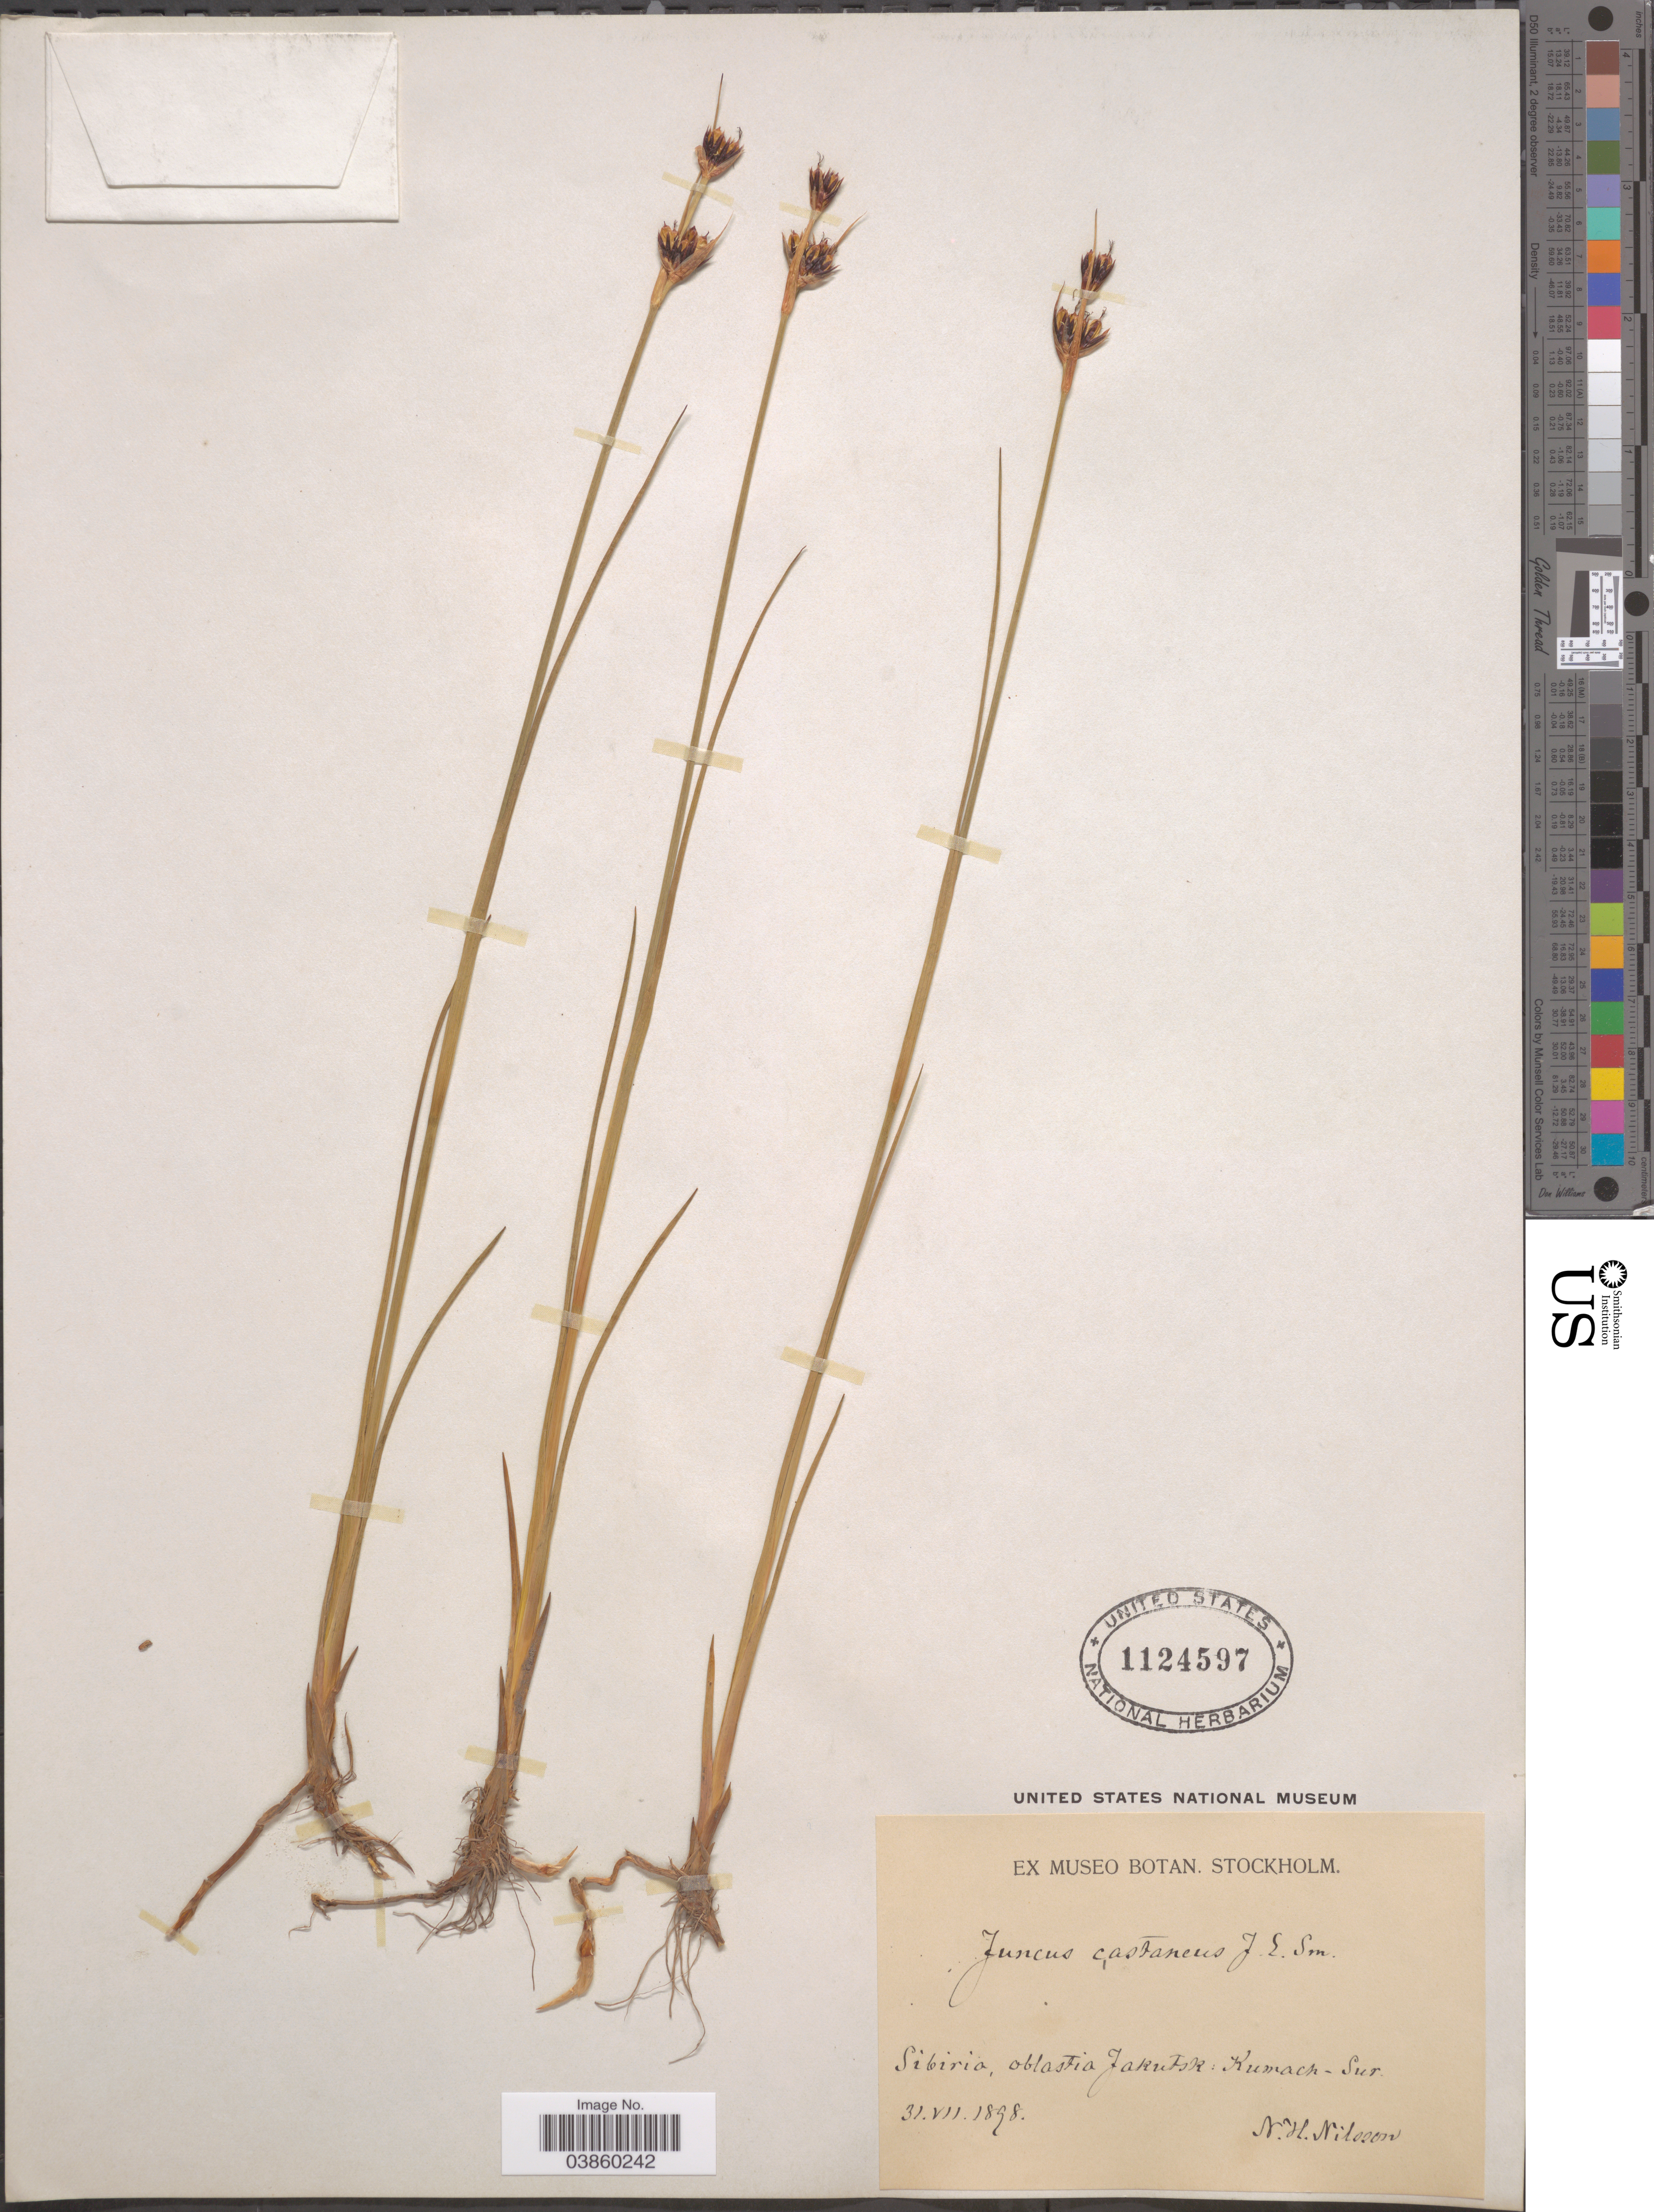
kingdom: Plantae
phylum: Tracheophyta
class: Liliopsida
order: Poales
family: Juncaceae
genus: Juncus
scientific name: Juncus castaneus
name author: Sm.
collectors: N. H. Nilsson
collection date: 1898-07-31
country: Russian Federation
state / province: Sakha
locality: Sibiria, oblastia Jakutsk: Kumach - Sur.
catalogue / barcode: US 1124597